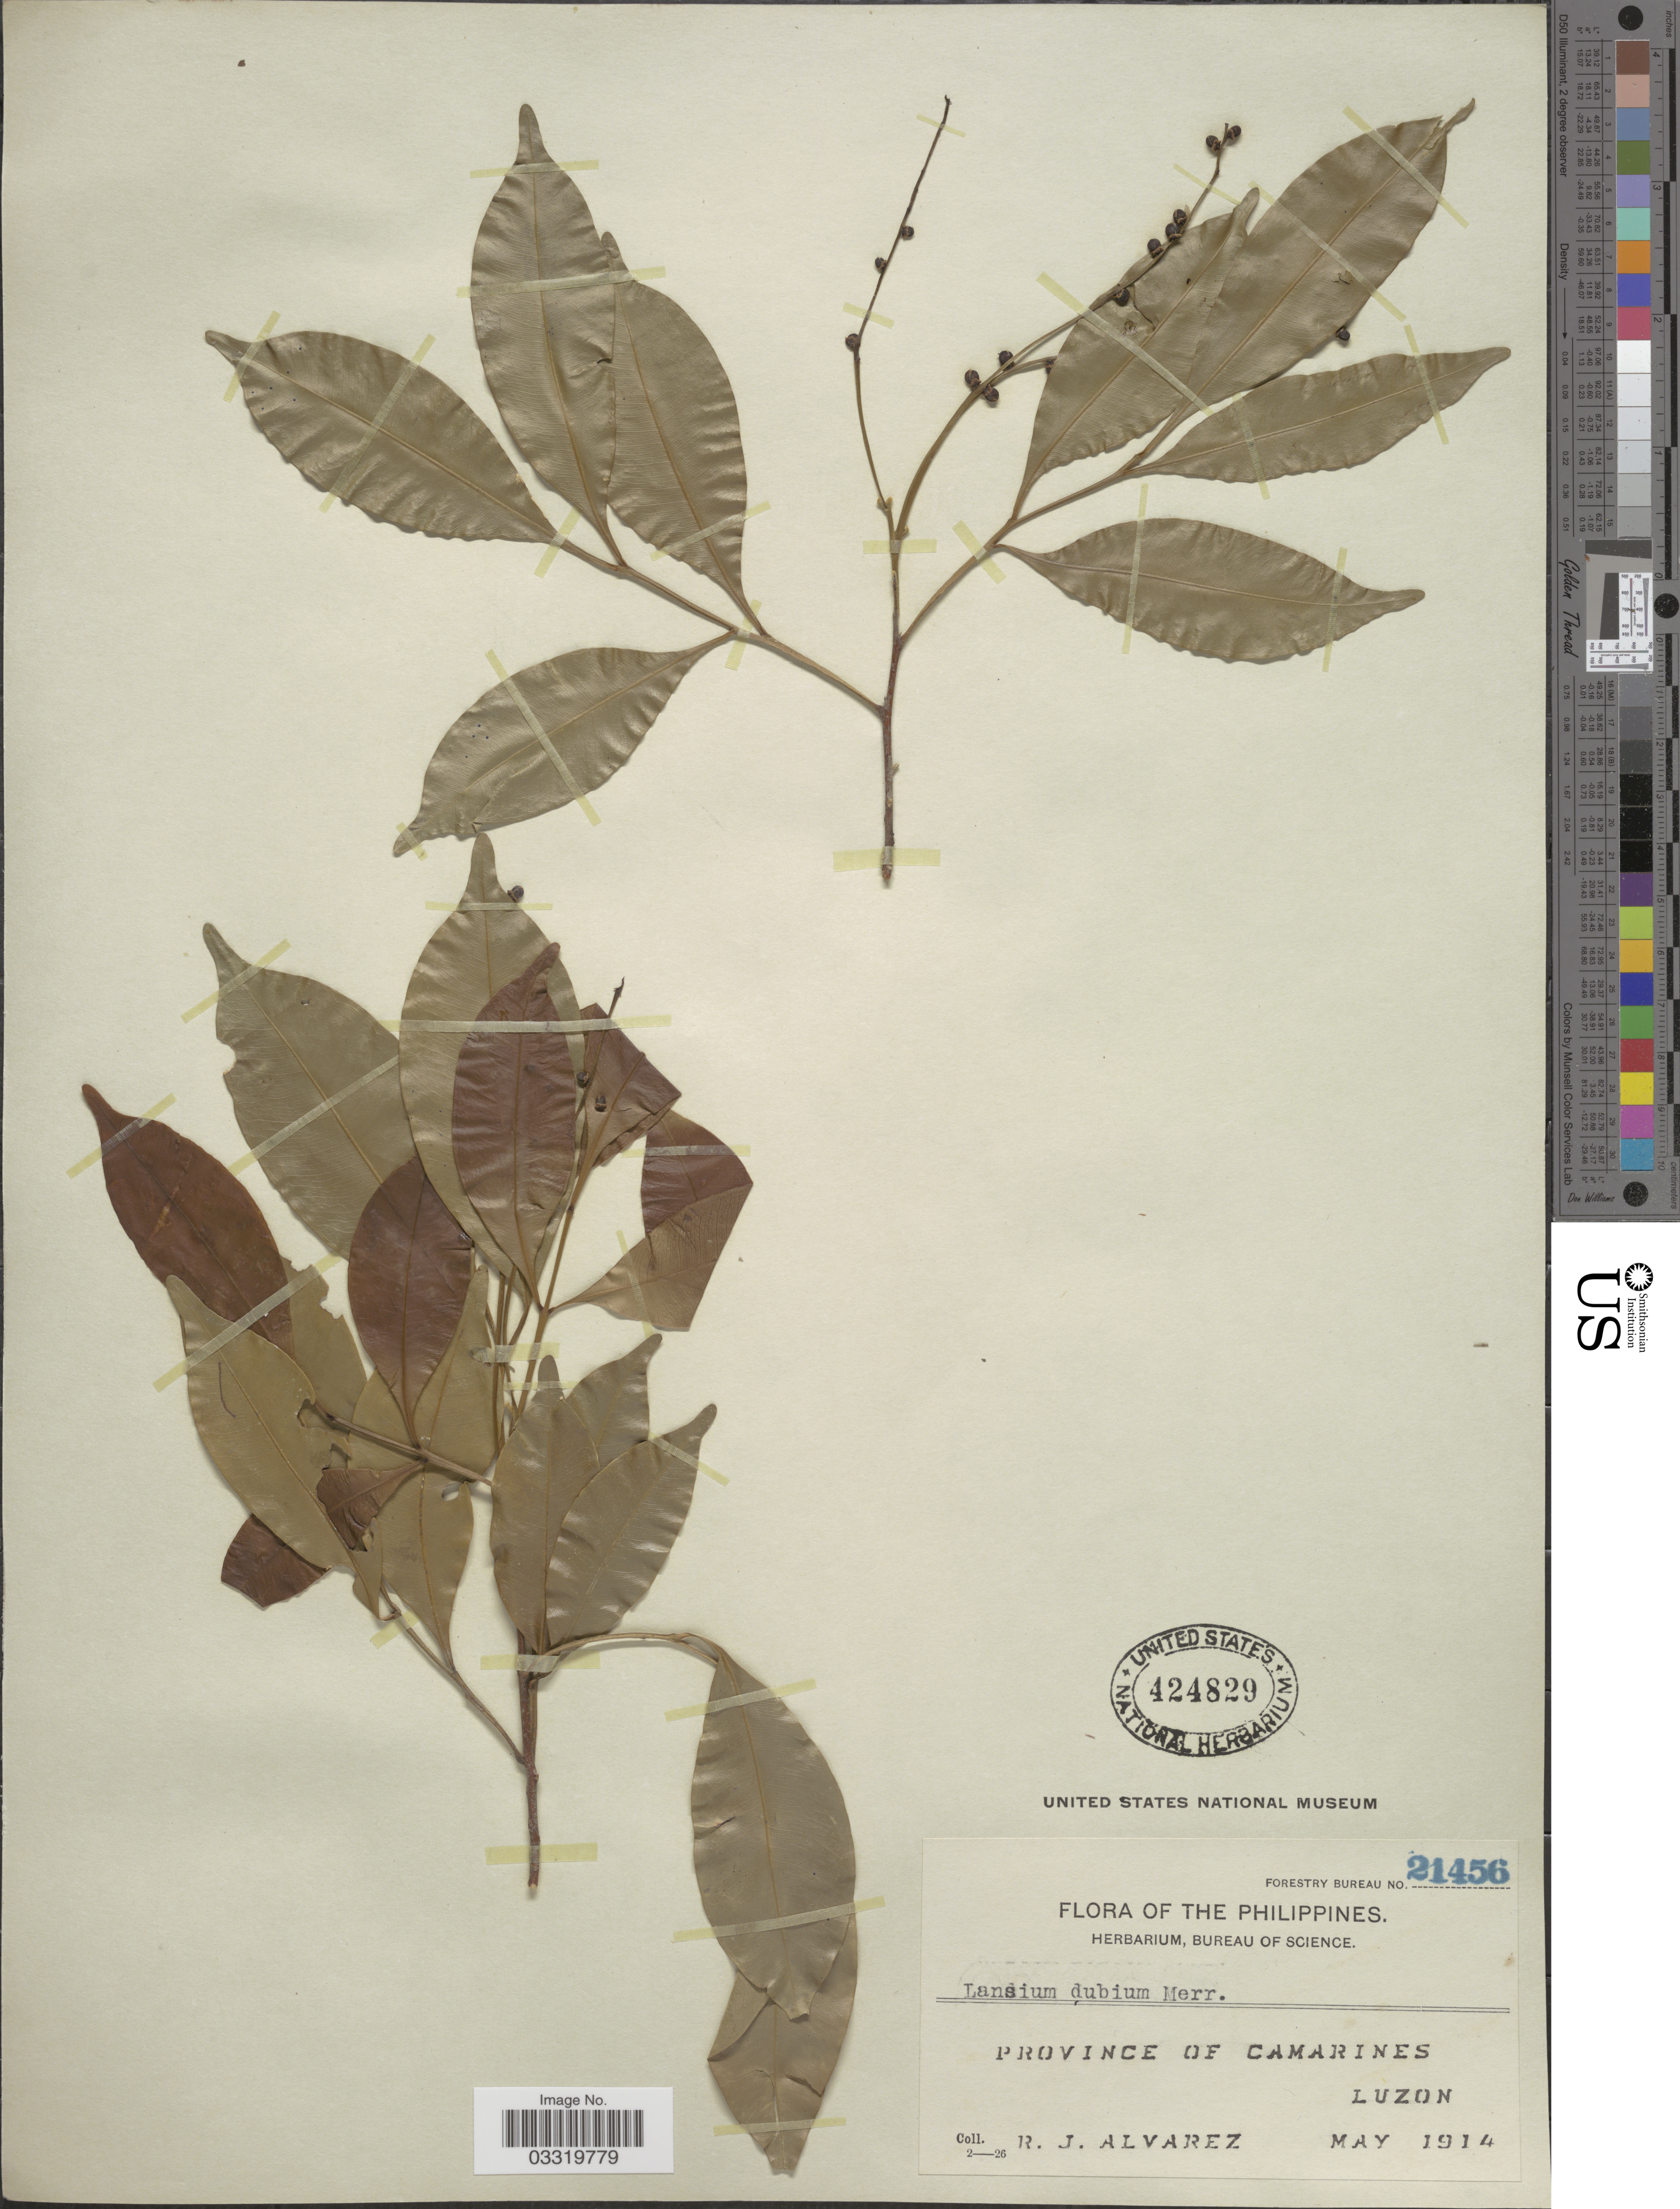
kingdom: Plantae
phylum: Tracheophyta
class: Magnoliopsida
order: Sapindales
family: Meliaceae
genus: Reinwardtiodendron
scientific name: Reinwardtiodendron humile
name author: (Hassk.) Mabb.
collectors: R. Alvarez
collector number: Forestry Bureau 21456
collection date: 1914-05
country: Philippines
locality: Province of Camarines, Luzon.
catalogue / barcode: US 424829